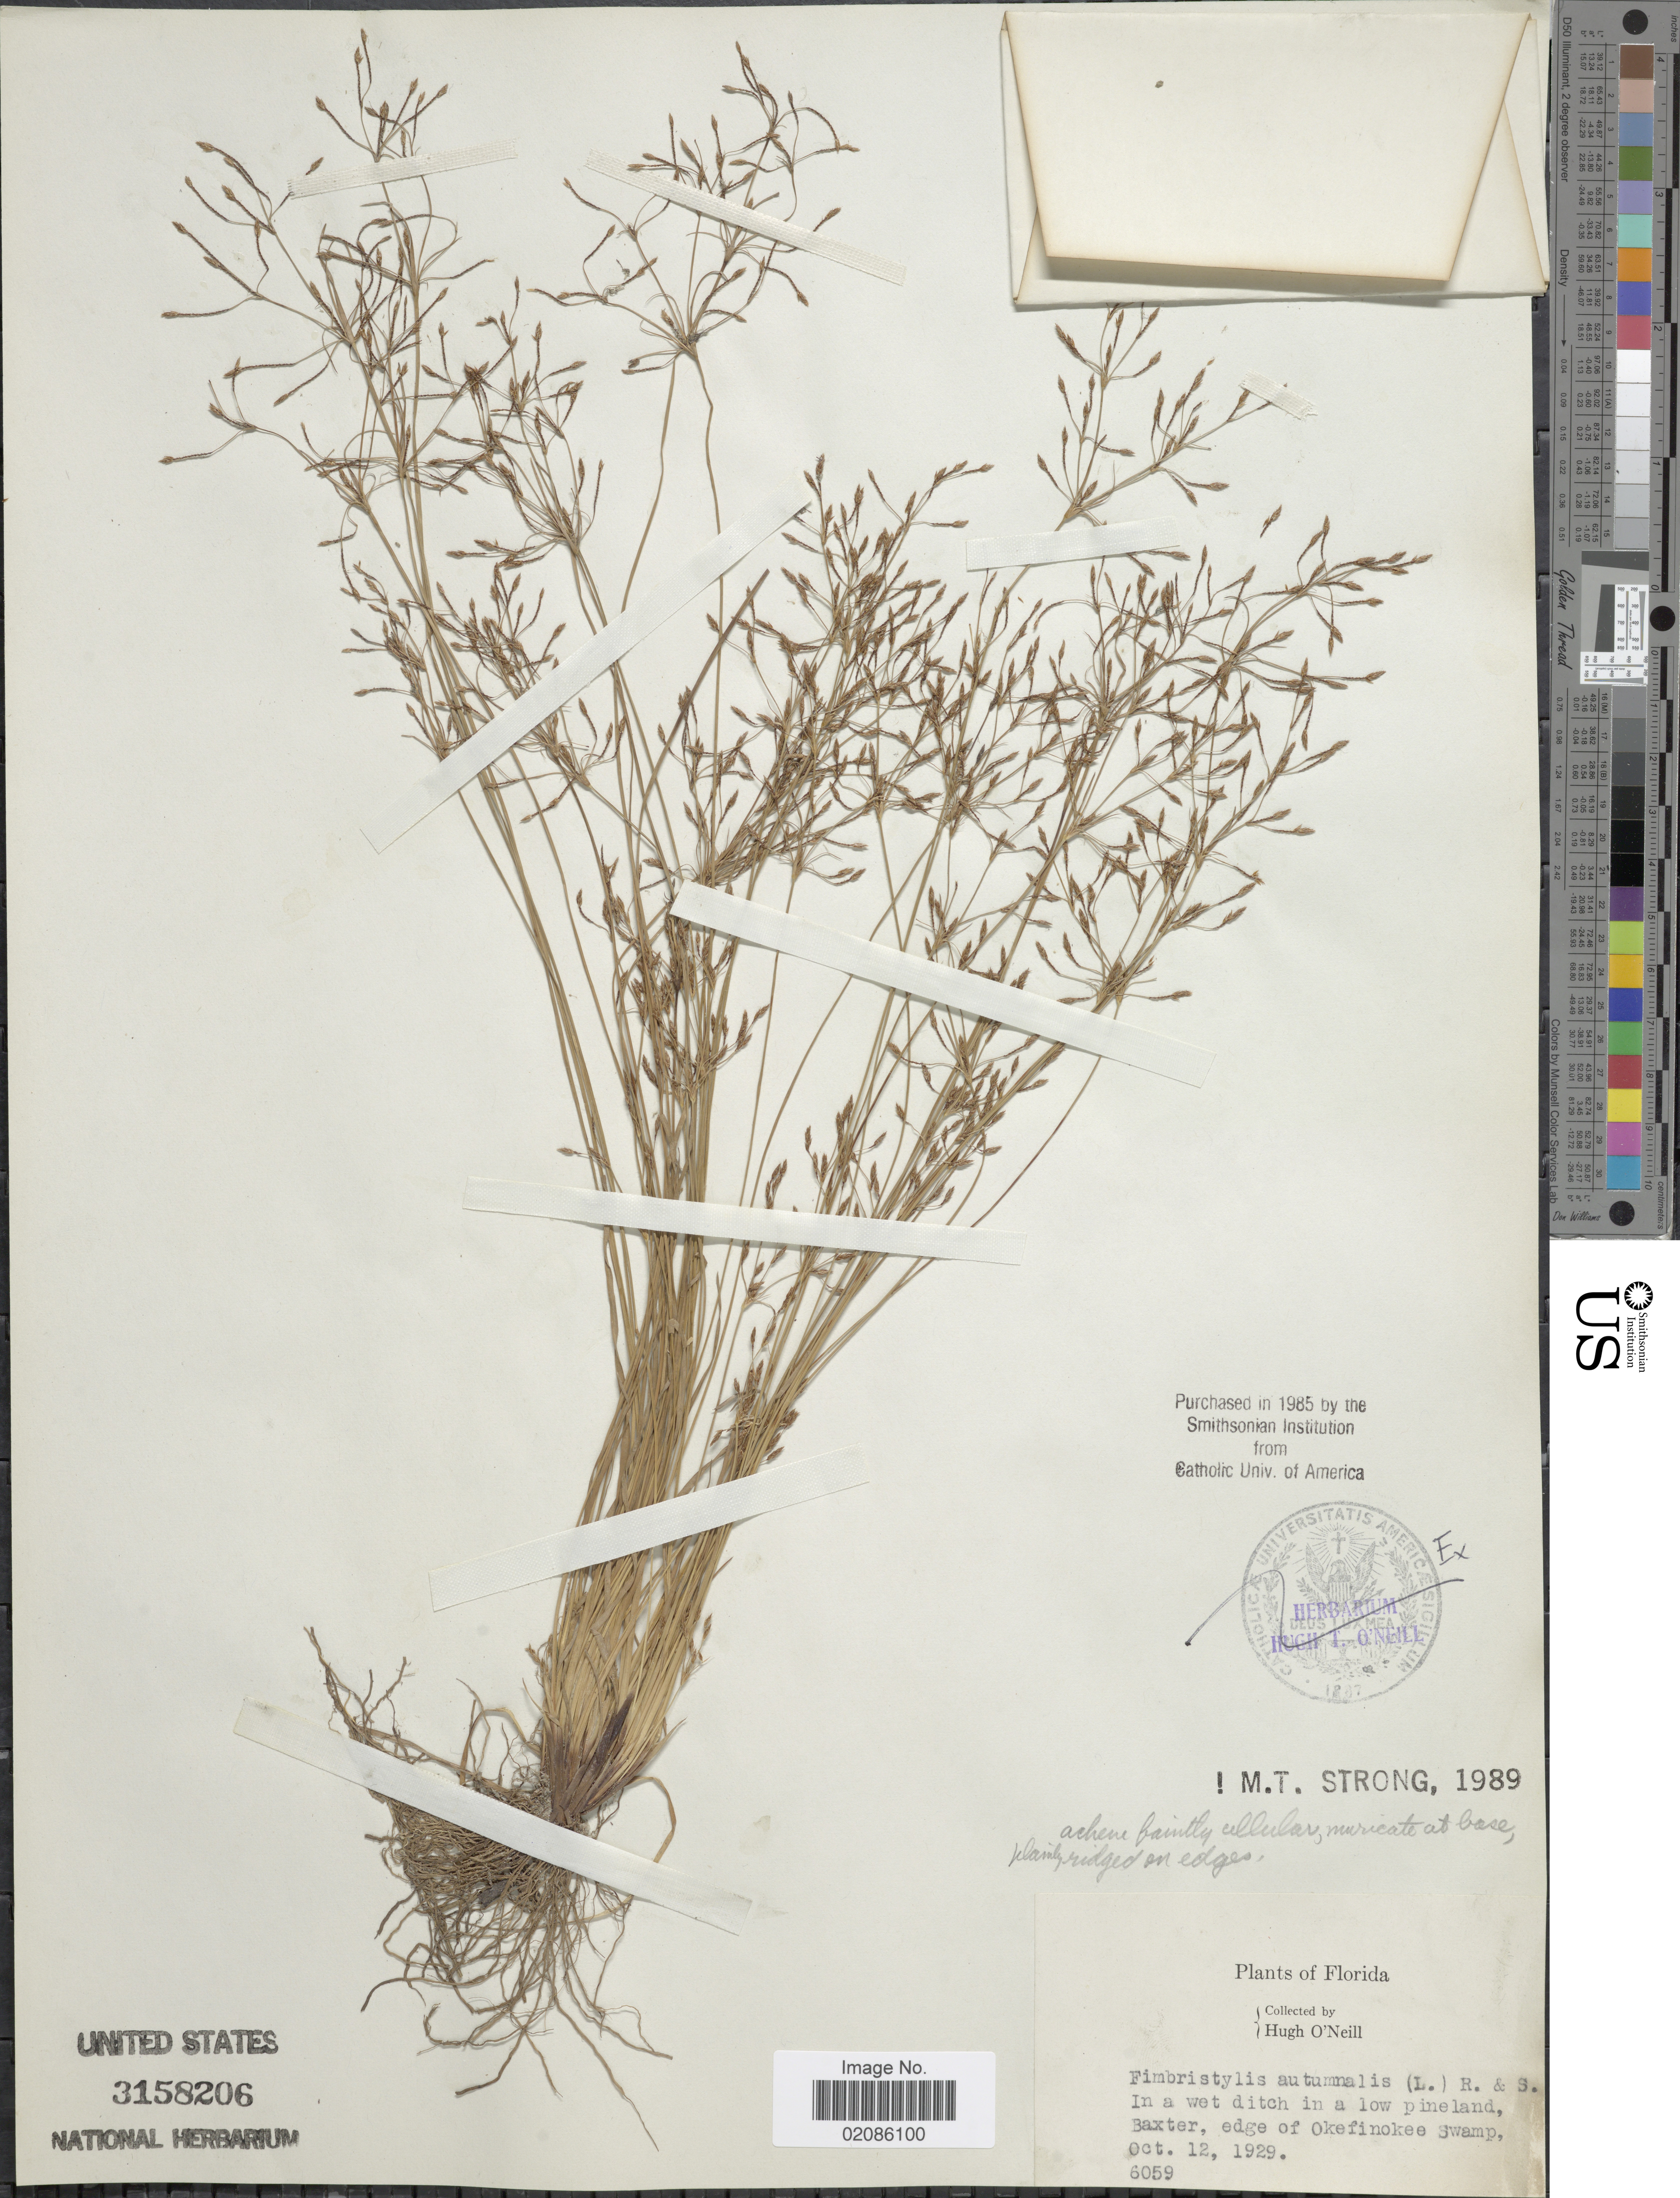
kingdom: Plantae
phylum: Tracheophyta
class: Liliopsida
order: Poales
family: Cyperaceae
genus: Fimbristylis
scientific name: Fimbristylis autumnalis (L.) Roem. & Schult.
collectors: H. O'Neill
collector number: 6059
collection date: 1929-10-12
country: United States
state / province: Florida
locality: In a wet ditch in a low pineland, Baxter, edge of Okefinokee Swamp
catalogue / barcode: US 3158206